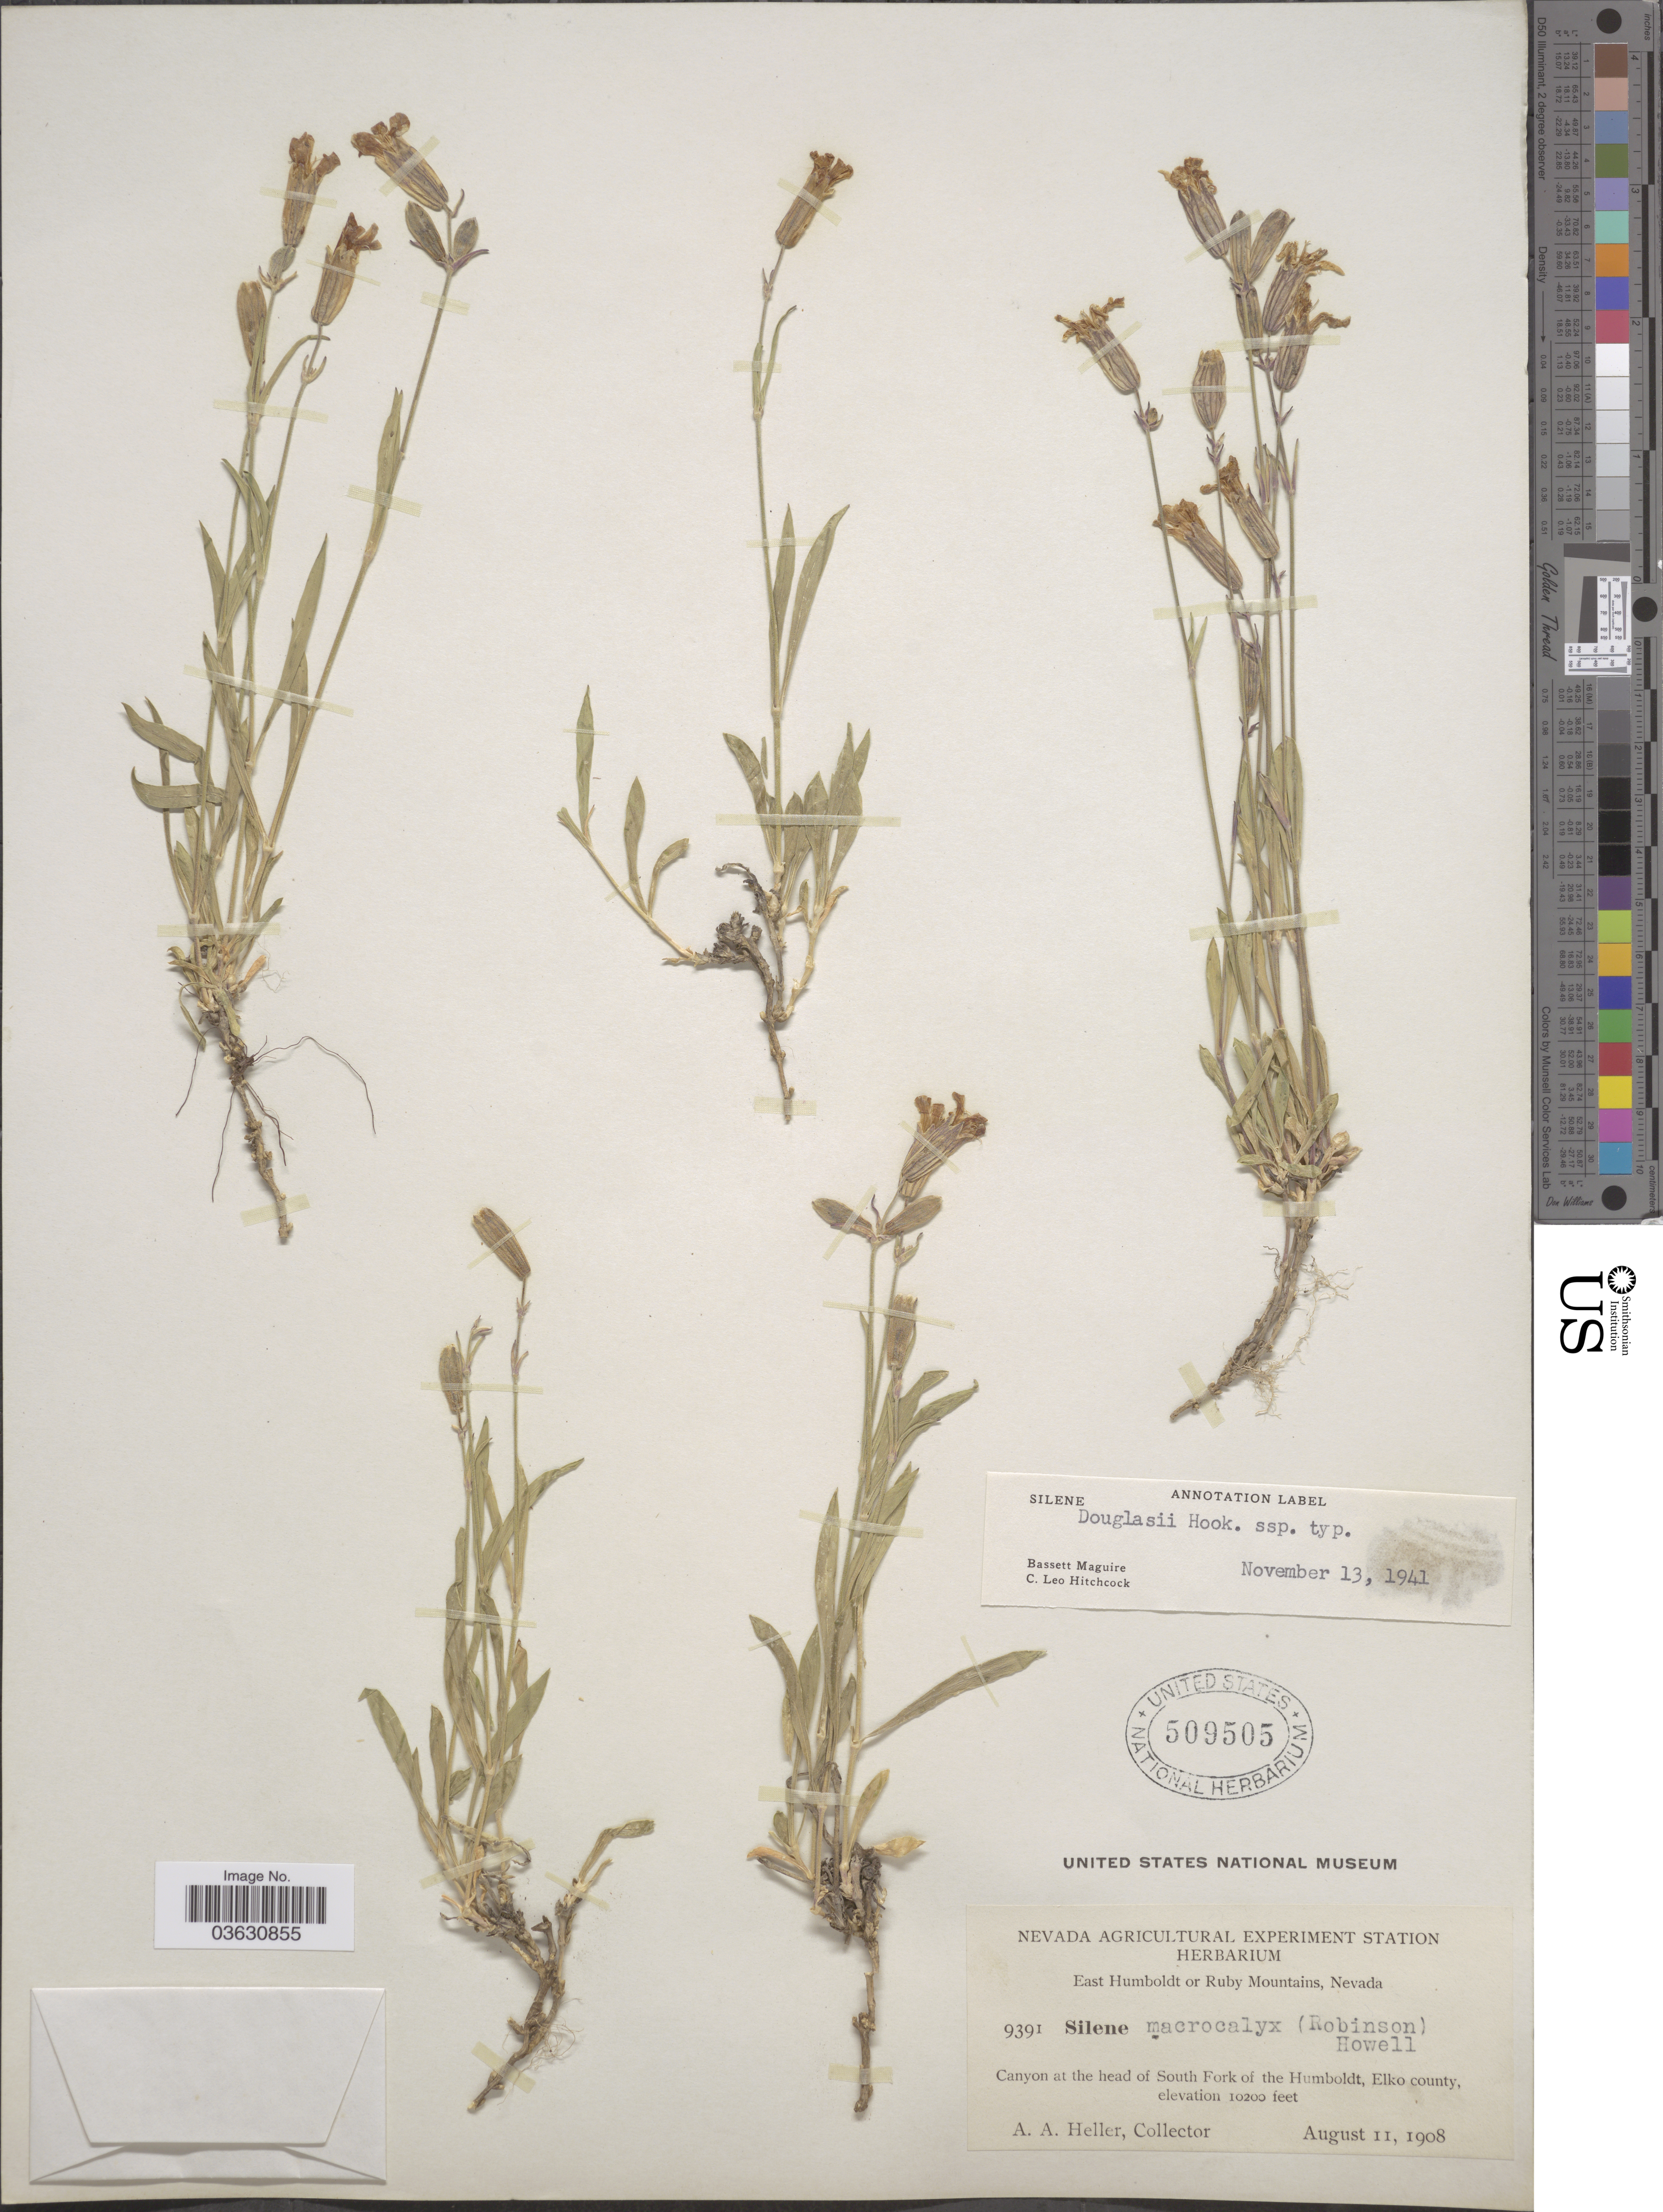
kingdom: Plantae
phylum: Tracheophyta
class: Magnoliopsida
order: Caryophyllales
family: Caryophyllaceae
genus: Silene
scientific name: Silene douglasii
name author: Hook.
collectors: A. A. Heller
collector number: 9391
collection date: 1908-08-11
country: United States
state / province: Nevada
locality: East Humboldt or Ruby Mountains. Canyon at the head of South Fork of the Humboldt, Elko county.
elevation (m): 3109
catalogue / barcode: US 509505